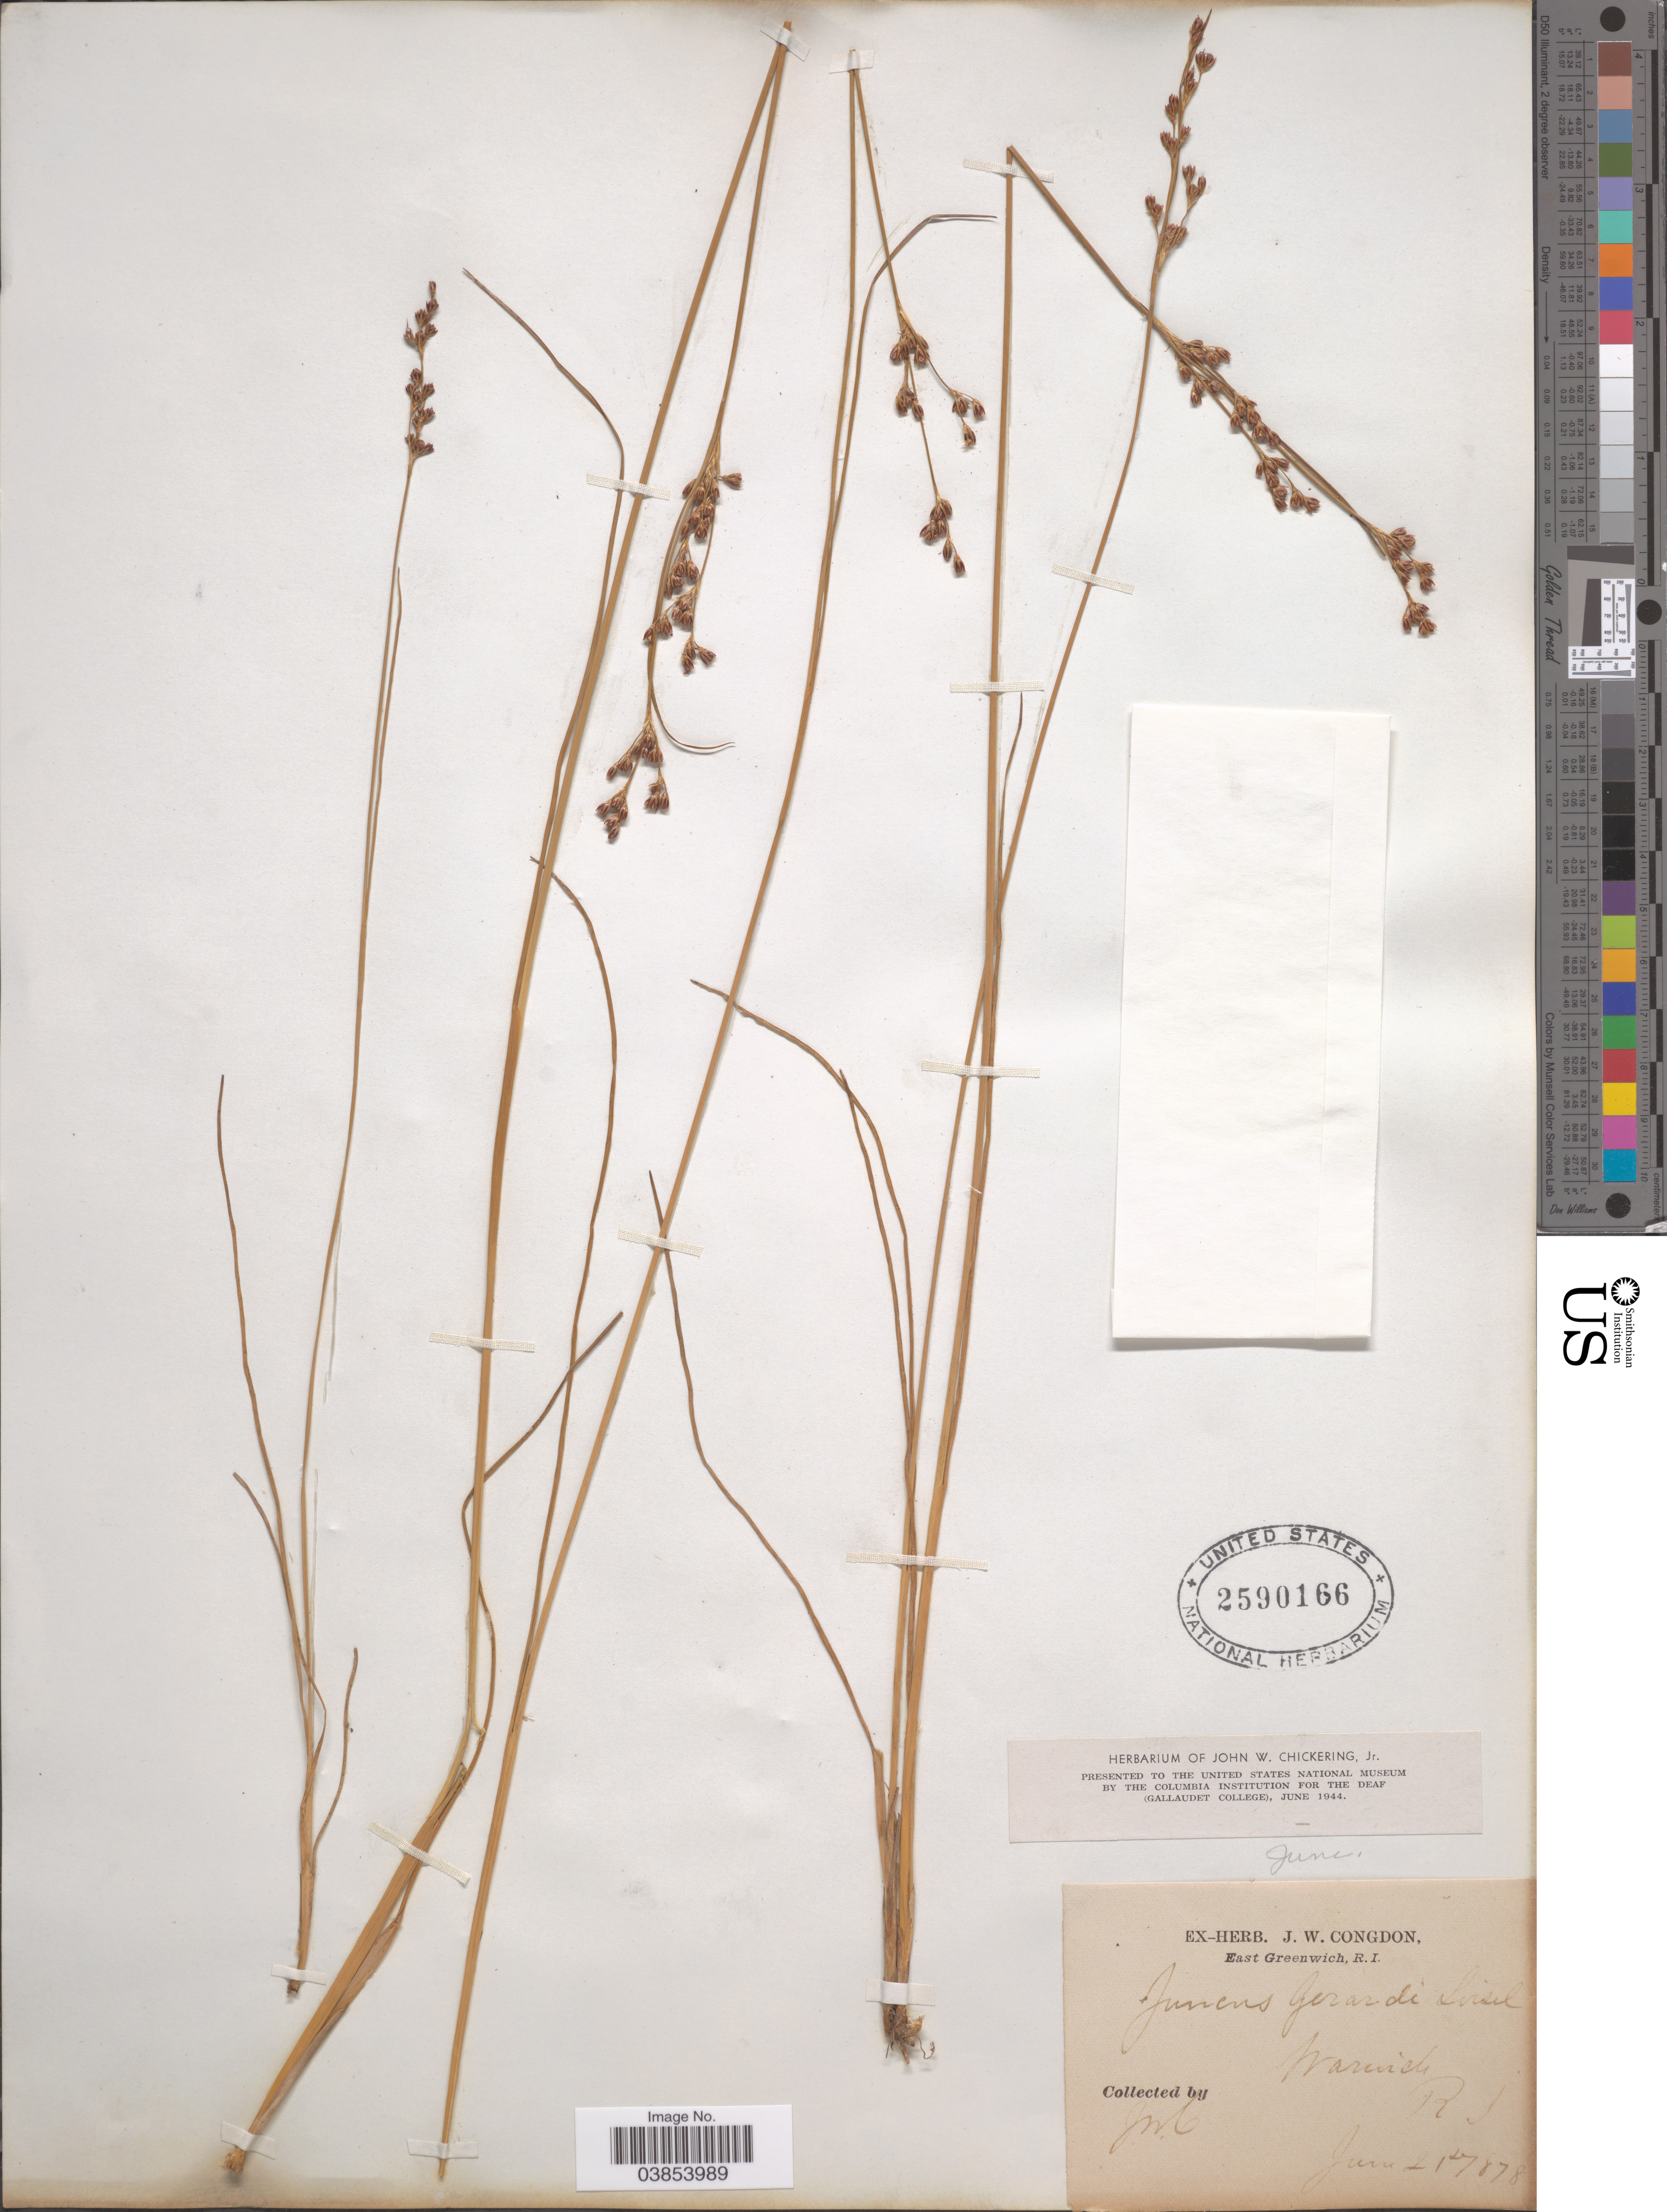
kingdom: Plantae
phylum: Tracheophyta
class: Liliopsida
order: Poales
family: Juncaceae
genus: Juncus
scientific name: Juncus gerardi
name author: Loisel.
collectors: J. W. Congdon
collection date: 1878-06-21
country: United States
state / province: Rhode Island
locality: East Greenwich. Warwick.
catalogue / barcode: US 2590166